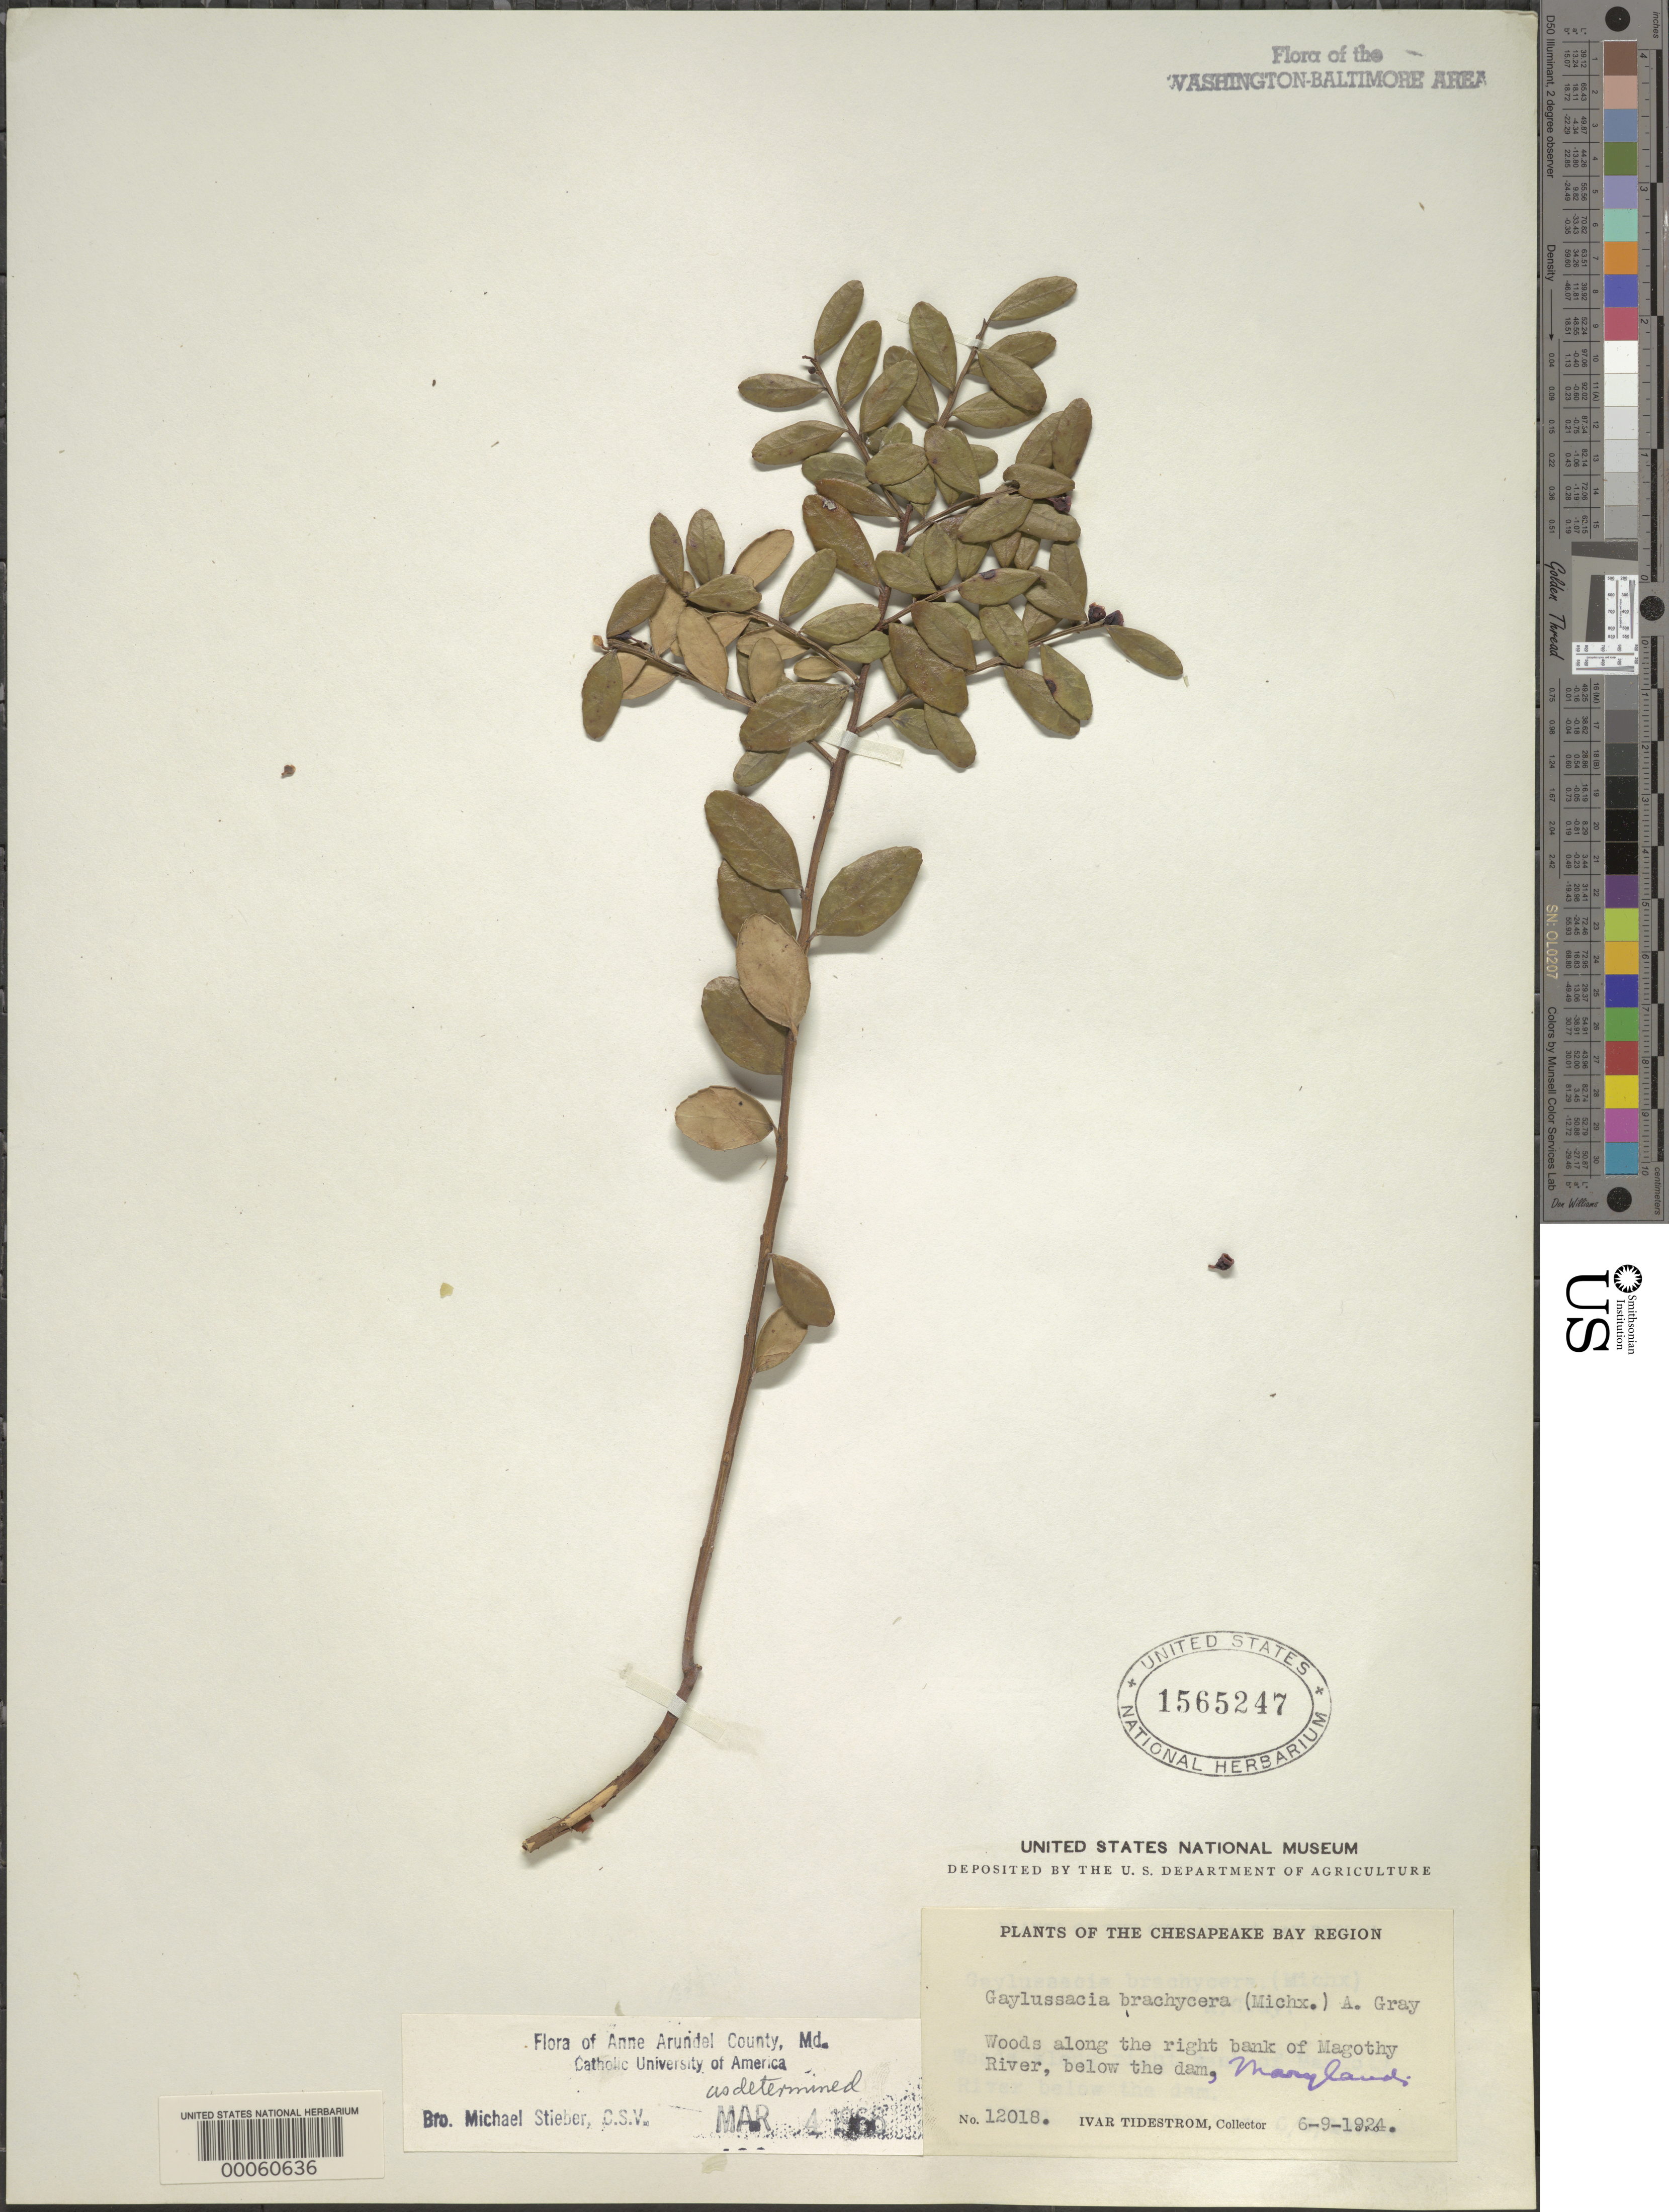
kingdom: Plantae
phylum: Tracheophyta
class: Magnoliopsida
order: Ericales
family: Ericaceae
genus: Gaylussacia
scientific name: Gaylussacia brachycera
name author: (Michx.) Torr. & A. Gray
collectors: I. F. Tidestrom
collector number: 12018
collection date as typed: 09 Jun 1924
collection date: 1924-06-09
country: United States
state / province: Maryland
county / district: Anne Arundel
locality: Magothy River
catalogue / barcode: US 1565247